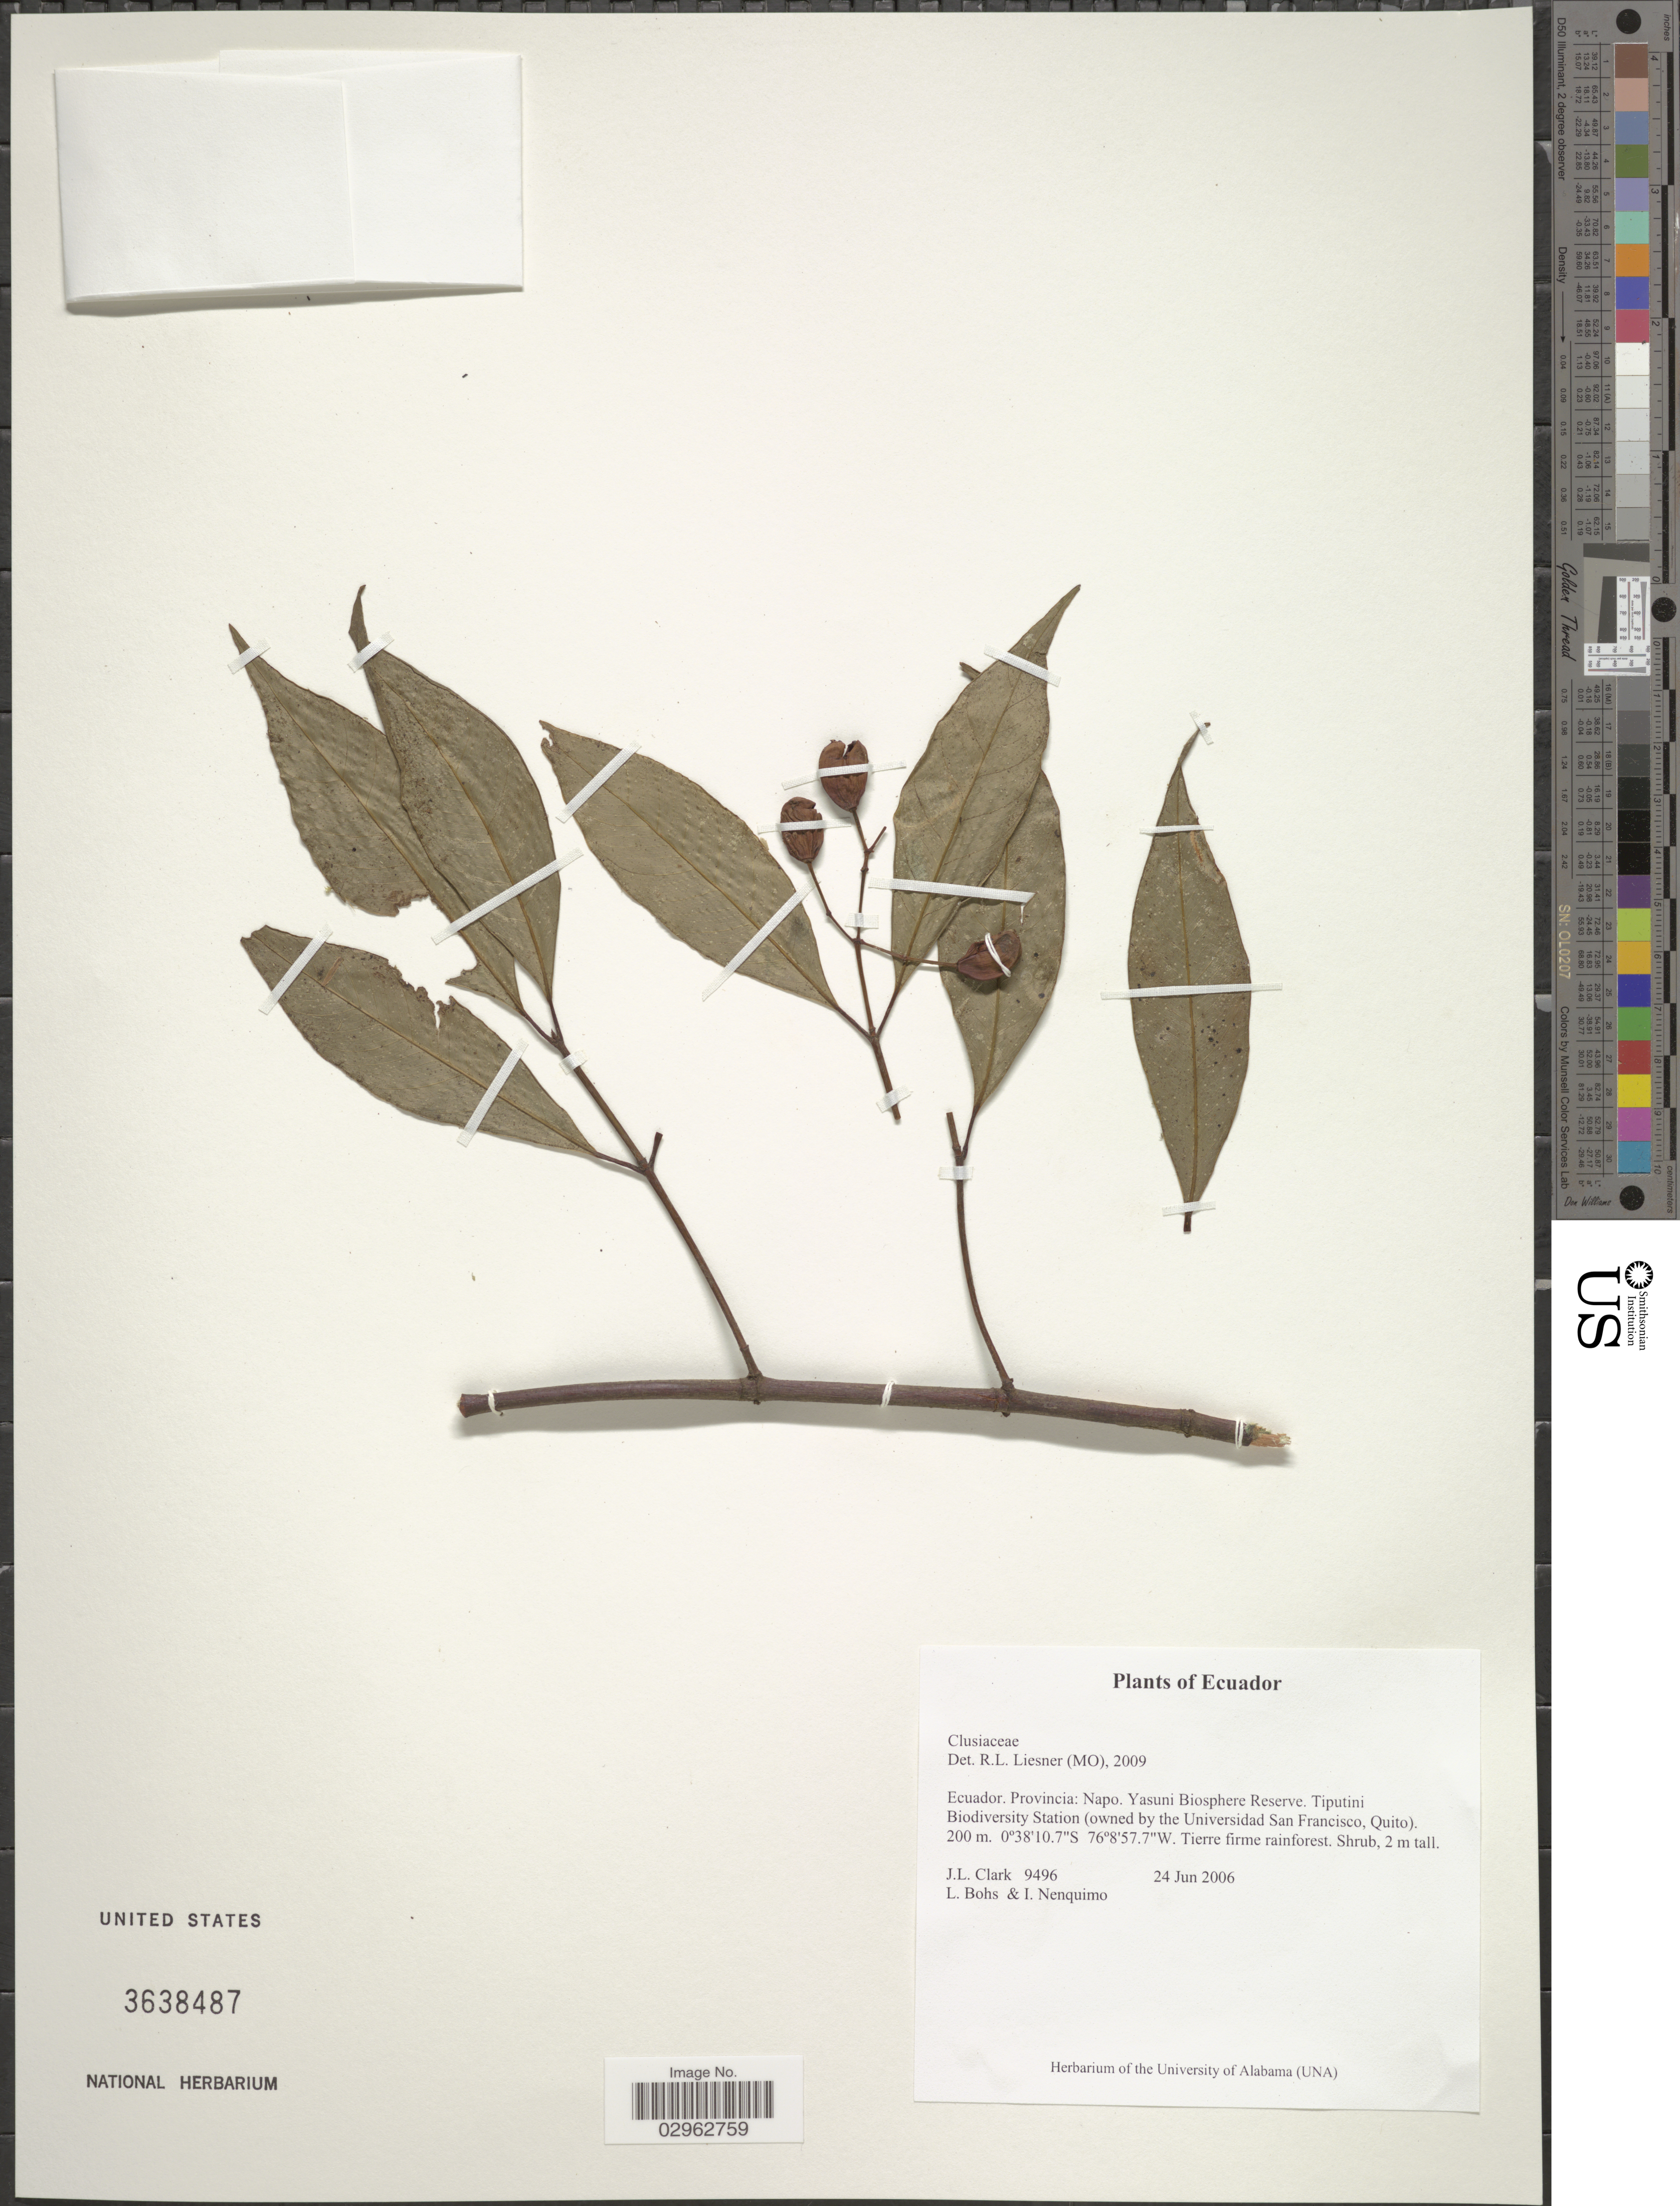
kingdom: Plantae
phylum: Tracheophyta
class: Magnoliopsida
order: Malpighiales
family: Clusiaceae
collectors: J. L. Clark, L. A. Bohs & I. Nenquimo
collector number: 9496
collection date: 2006-06-24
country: Ecuador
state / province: Napo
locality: Yasuni Biosphere Reserve, Tiputini Biodiversity Station (owned by the Universidad San Francisco, Quito).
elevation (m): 200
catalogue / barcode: US 3638487